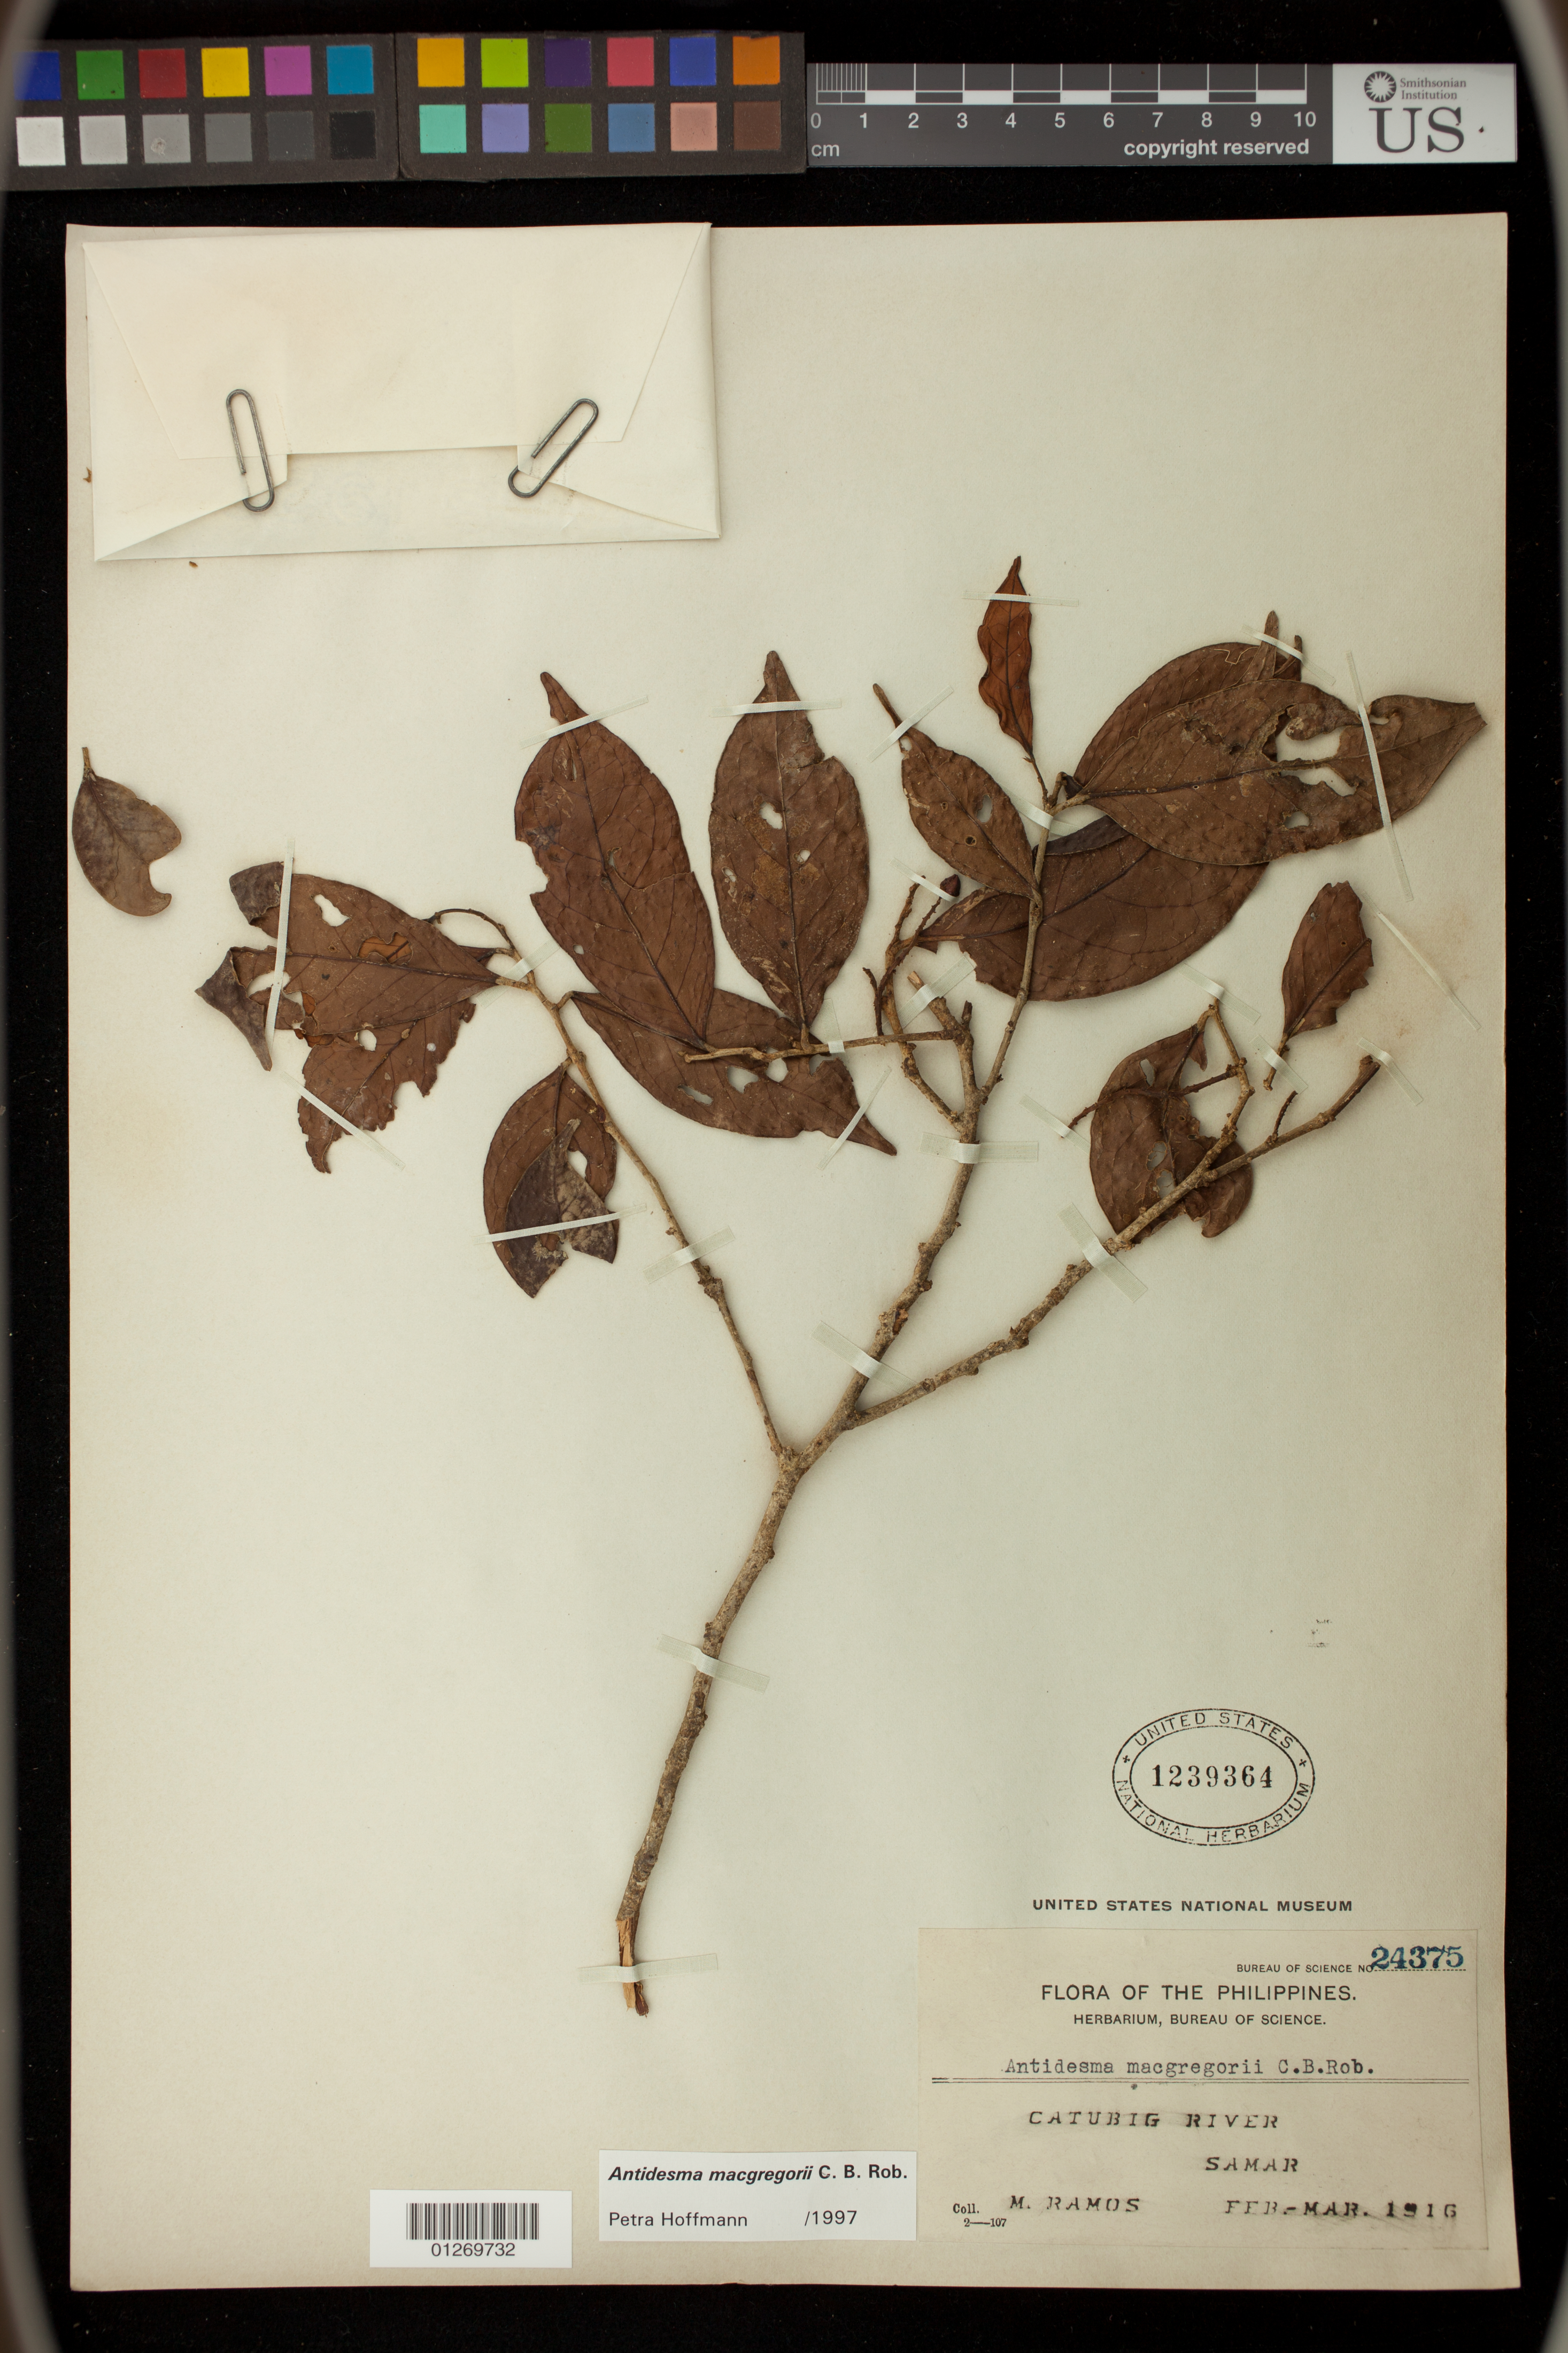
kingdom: Plantae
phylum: Tracheophyta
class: Magnoliopsida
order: Malpighiales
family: Phyllanthaceae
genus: Antidesma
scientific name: Antidesma macgregorii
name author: C.B. Rob.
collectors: M. Ramos & M. Ramos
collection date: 1916-02/1916-03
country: Philippines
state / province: Eastern Visayas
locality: Catubig River, Samar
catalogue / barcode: US 1239364